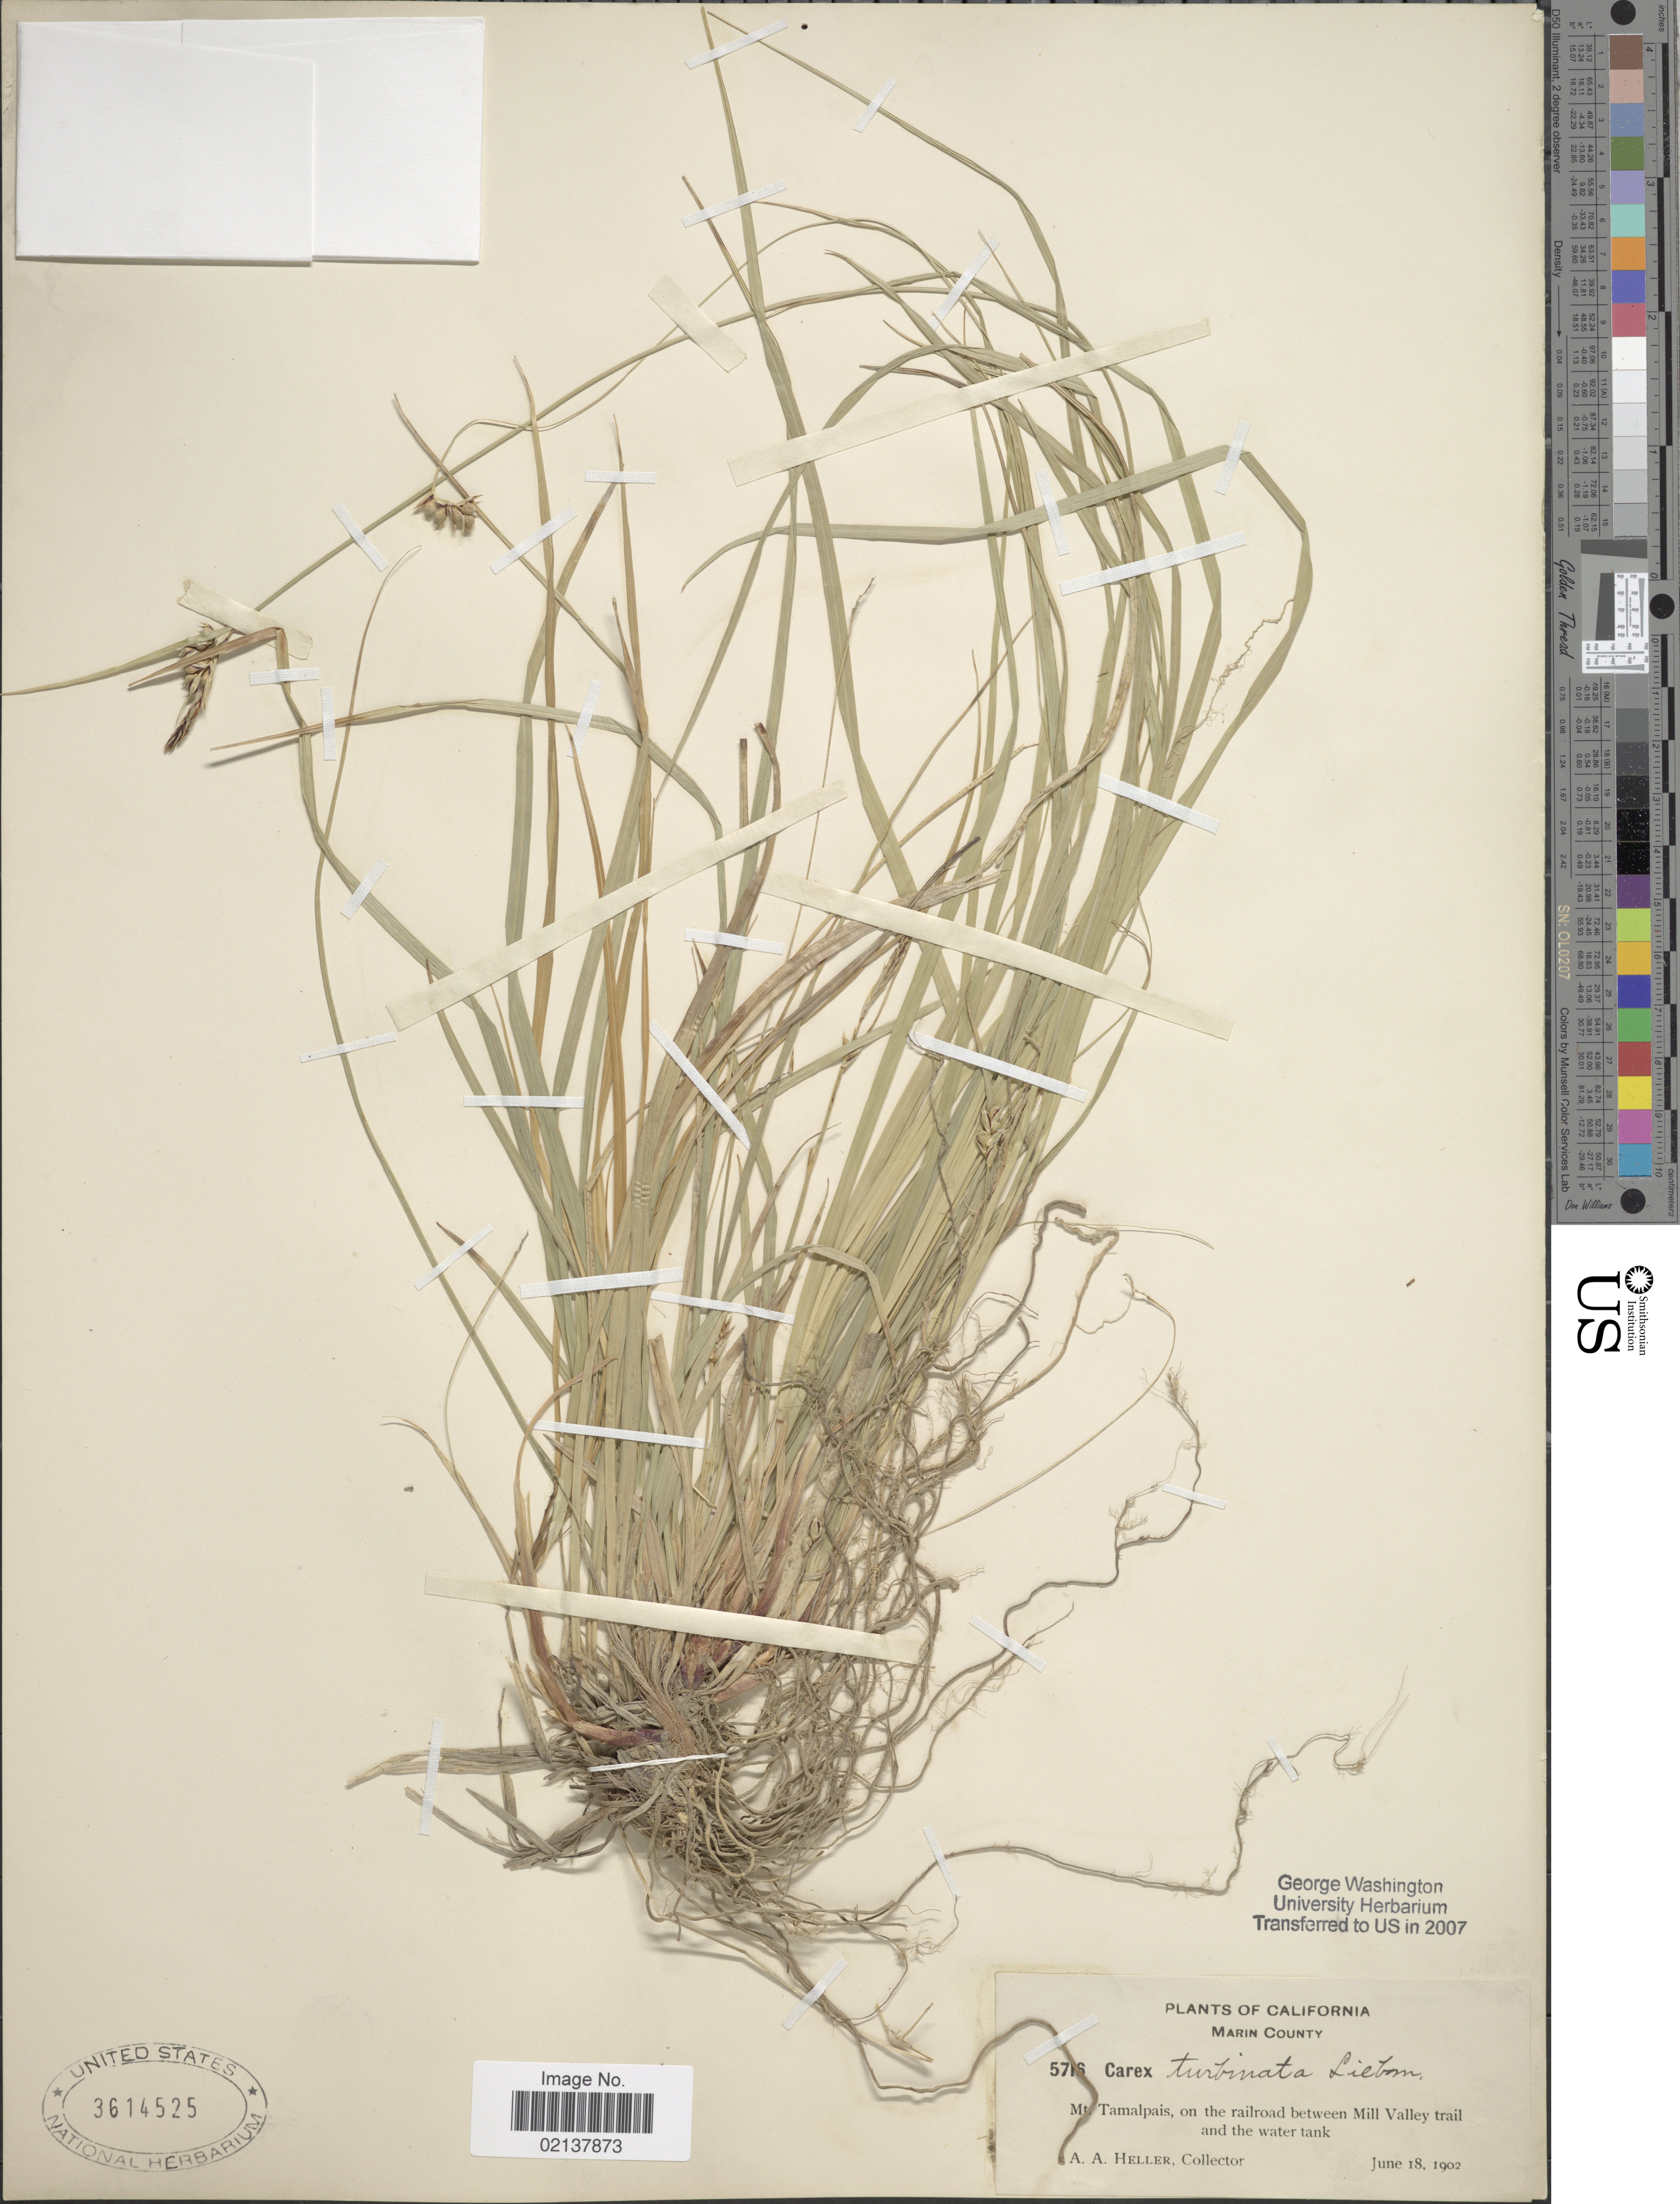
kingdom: Plantae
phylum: Tracheophyta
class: Liliopsida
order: Poales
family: Cyperaceae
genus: Carex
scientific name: Carex turbinata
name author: Liebm.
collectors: A. A. Heller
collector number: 5716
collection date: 1902-06-18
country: United States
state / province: California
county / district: Marin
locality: Marin County, Mt Tamalpais, on the railroad between Mill Valley trail and the water tank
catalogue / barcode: US 3614525